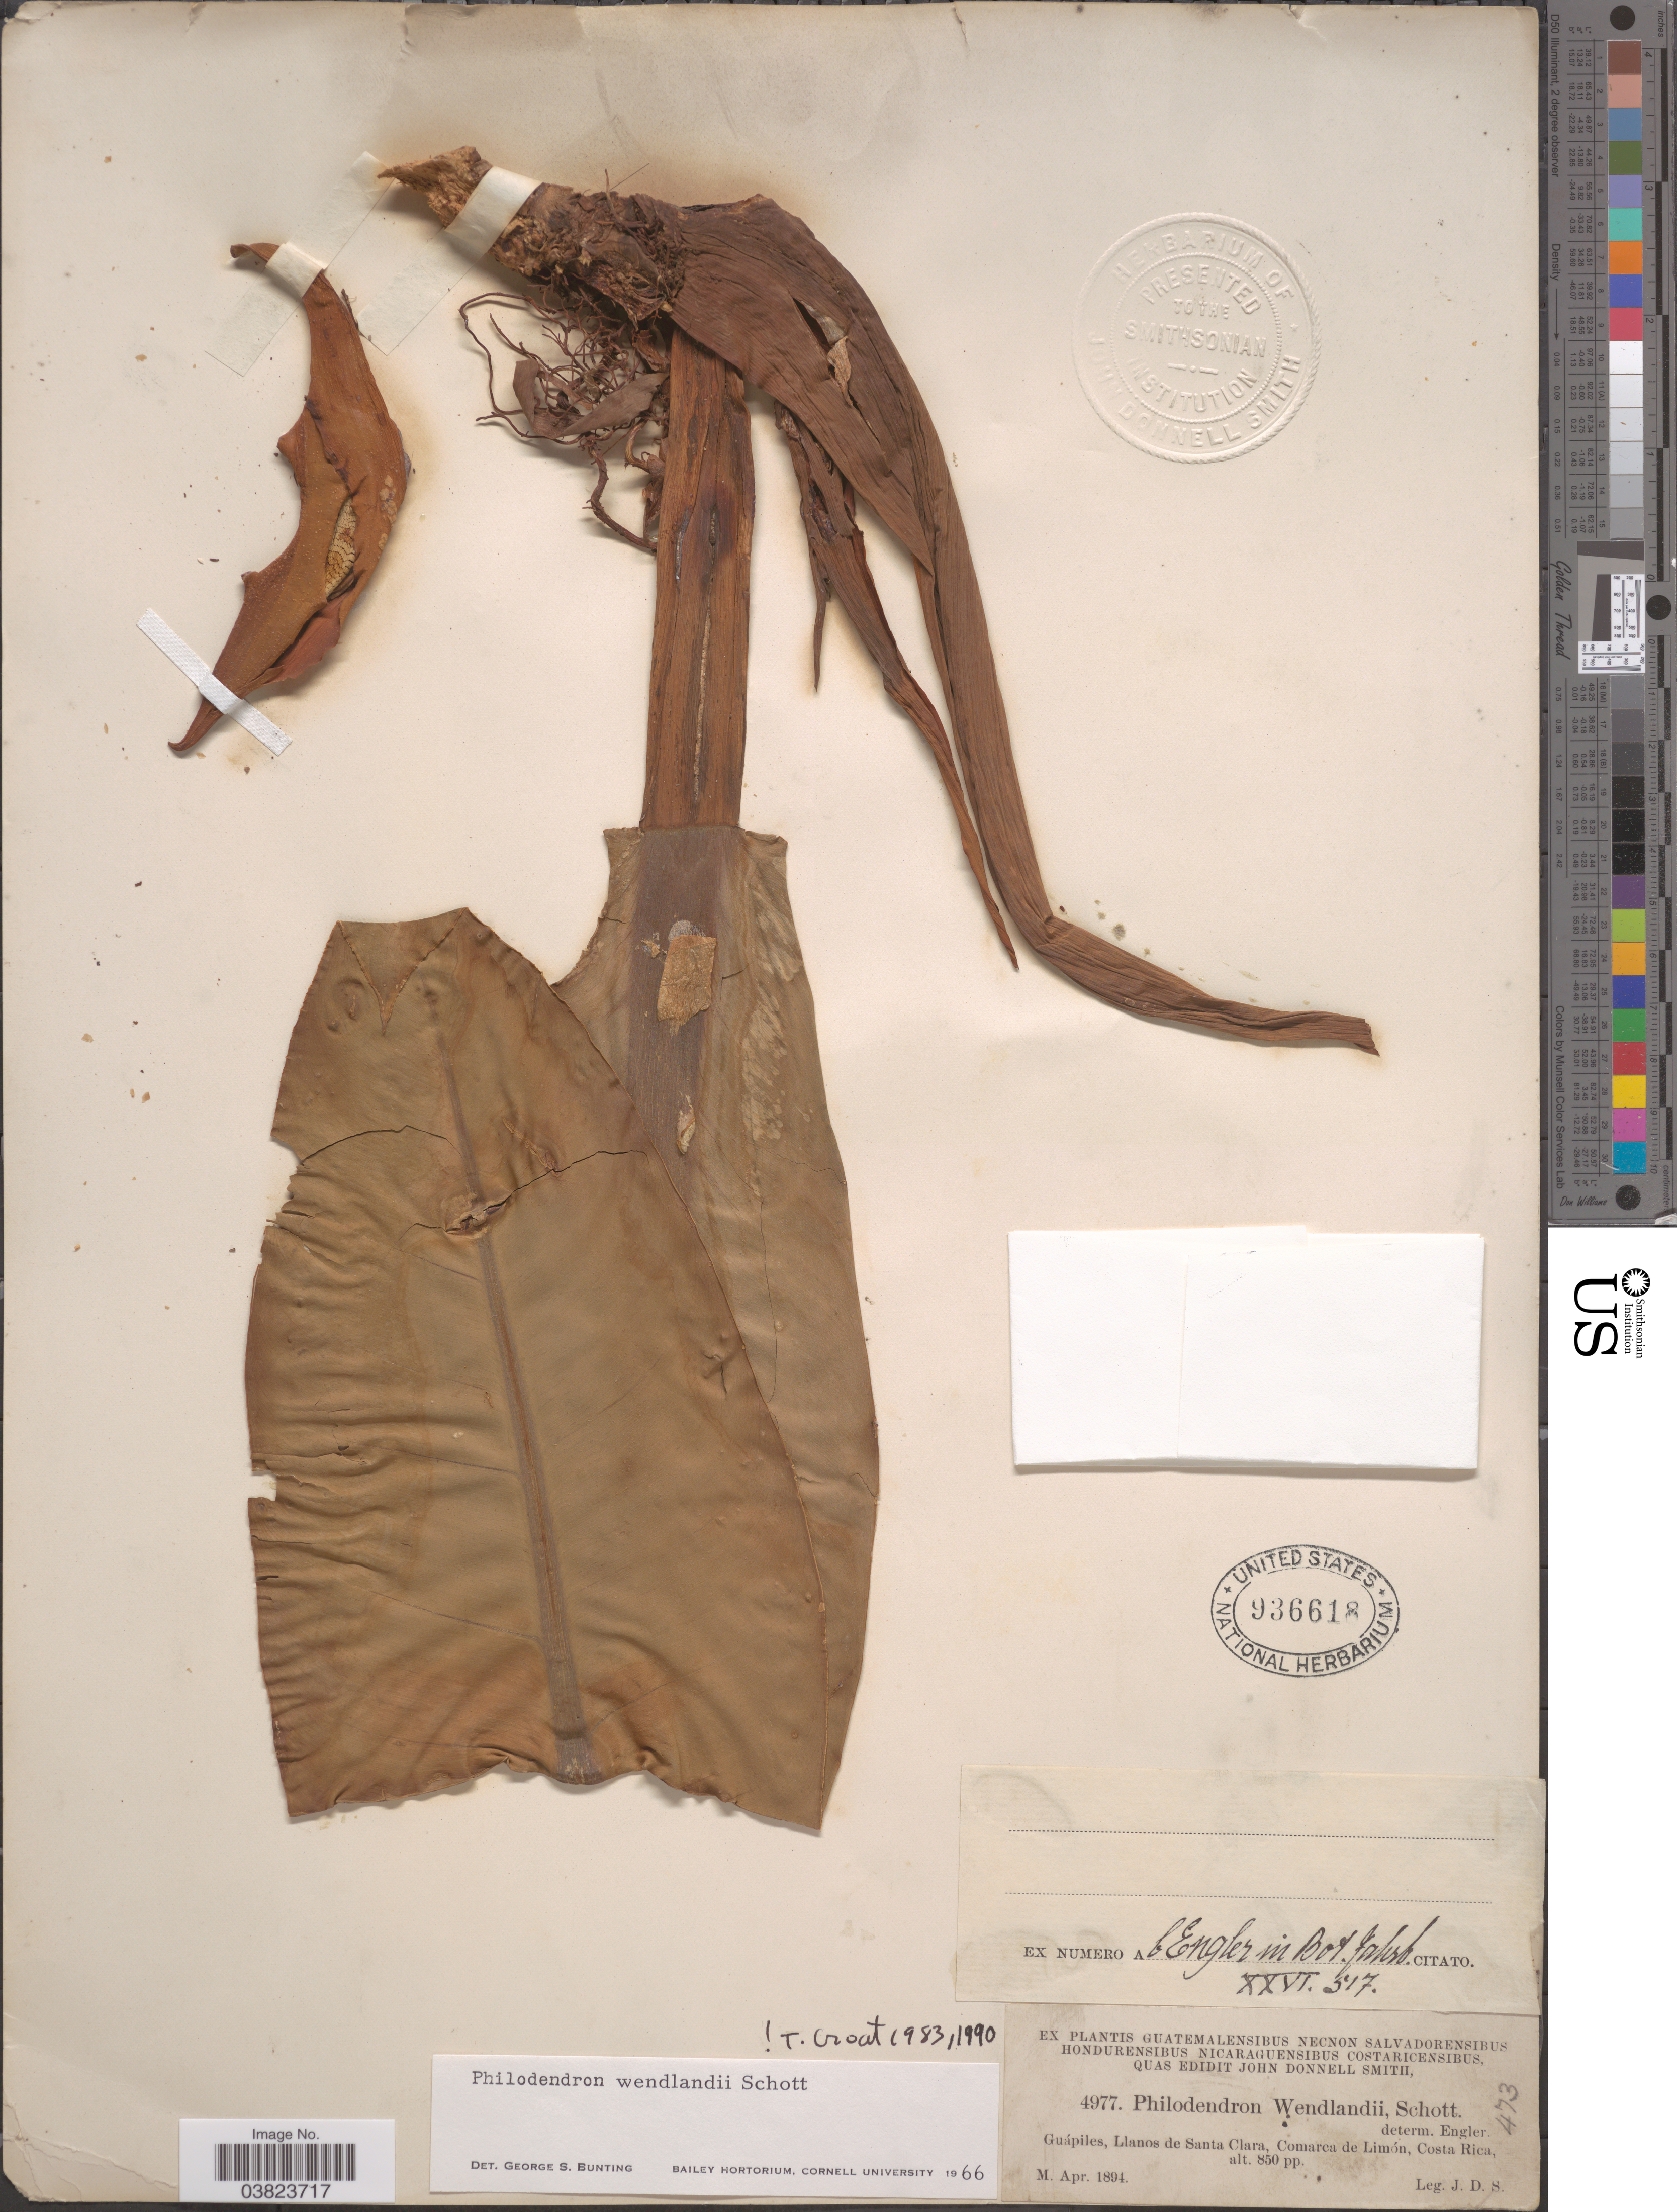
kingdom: Plantae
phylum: Tracheophyta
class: Liliopsida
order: Alismatales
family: Araceae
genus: Philodendron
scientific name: Philodendron wendlandii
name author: Schott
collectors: J. Donnell Smith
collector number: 4977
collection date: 1894-04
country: Costa Rica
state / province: Limón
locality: Guápiles, Llanos de Santa Clara, Comarca de Limón.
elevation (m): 259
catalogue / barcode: US 936618